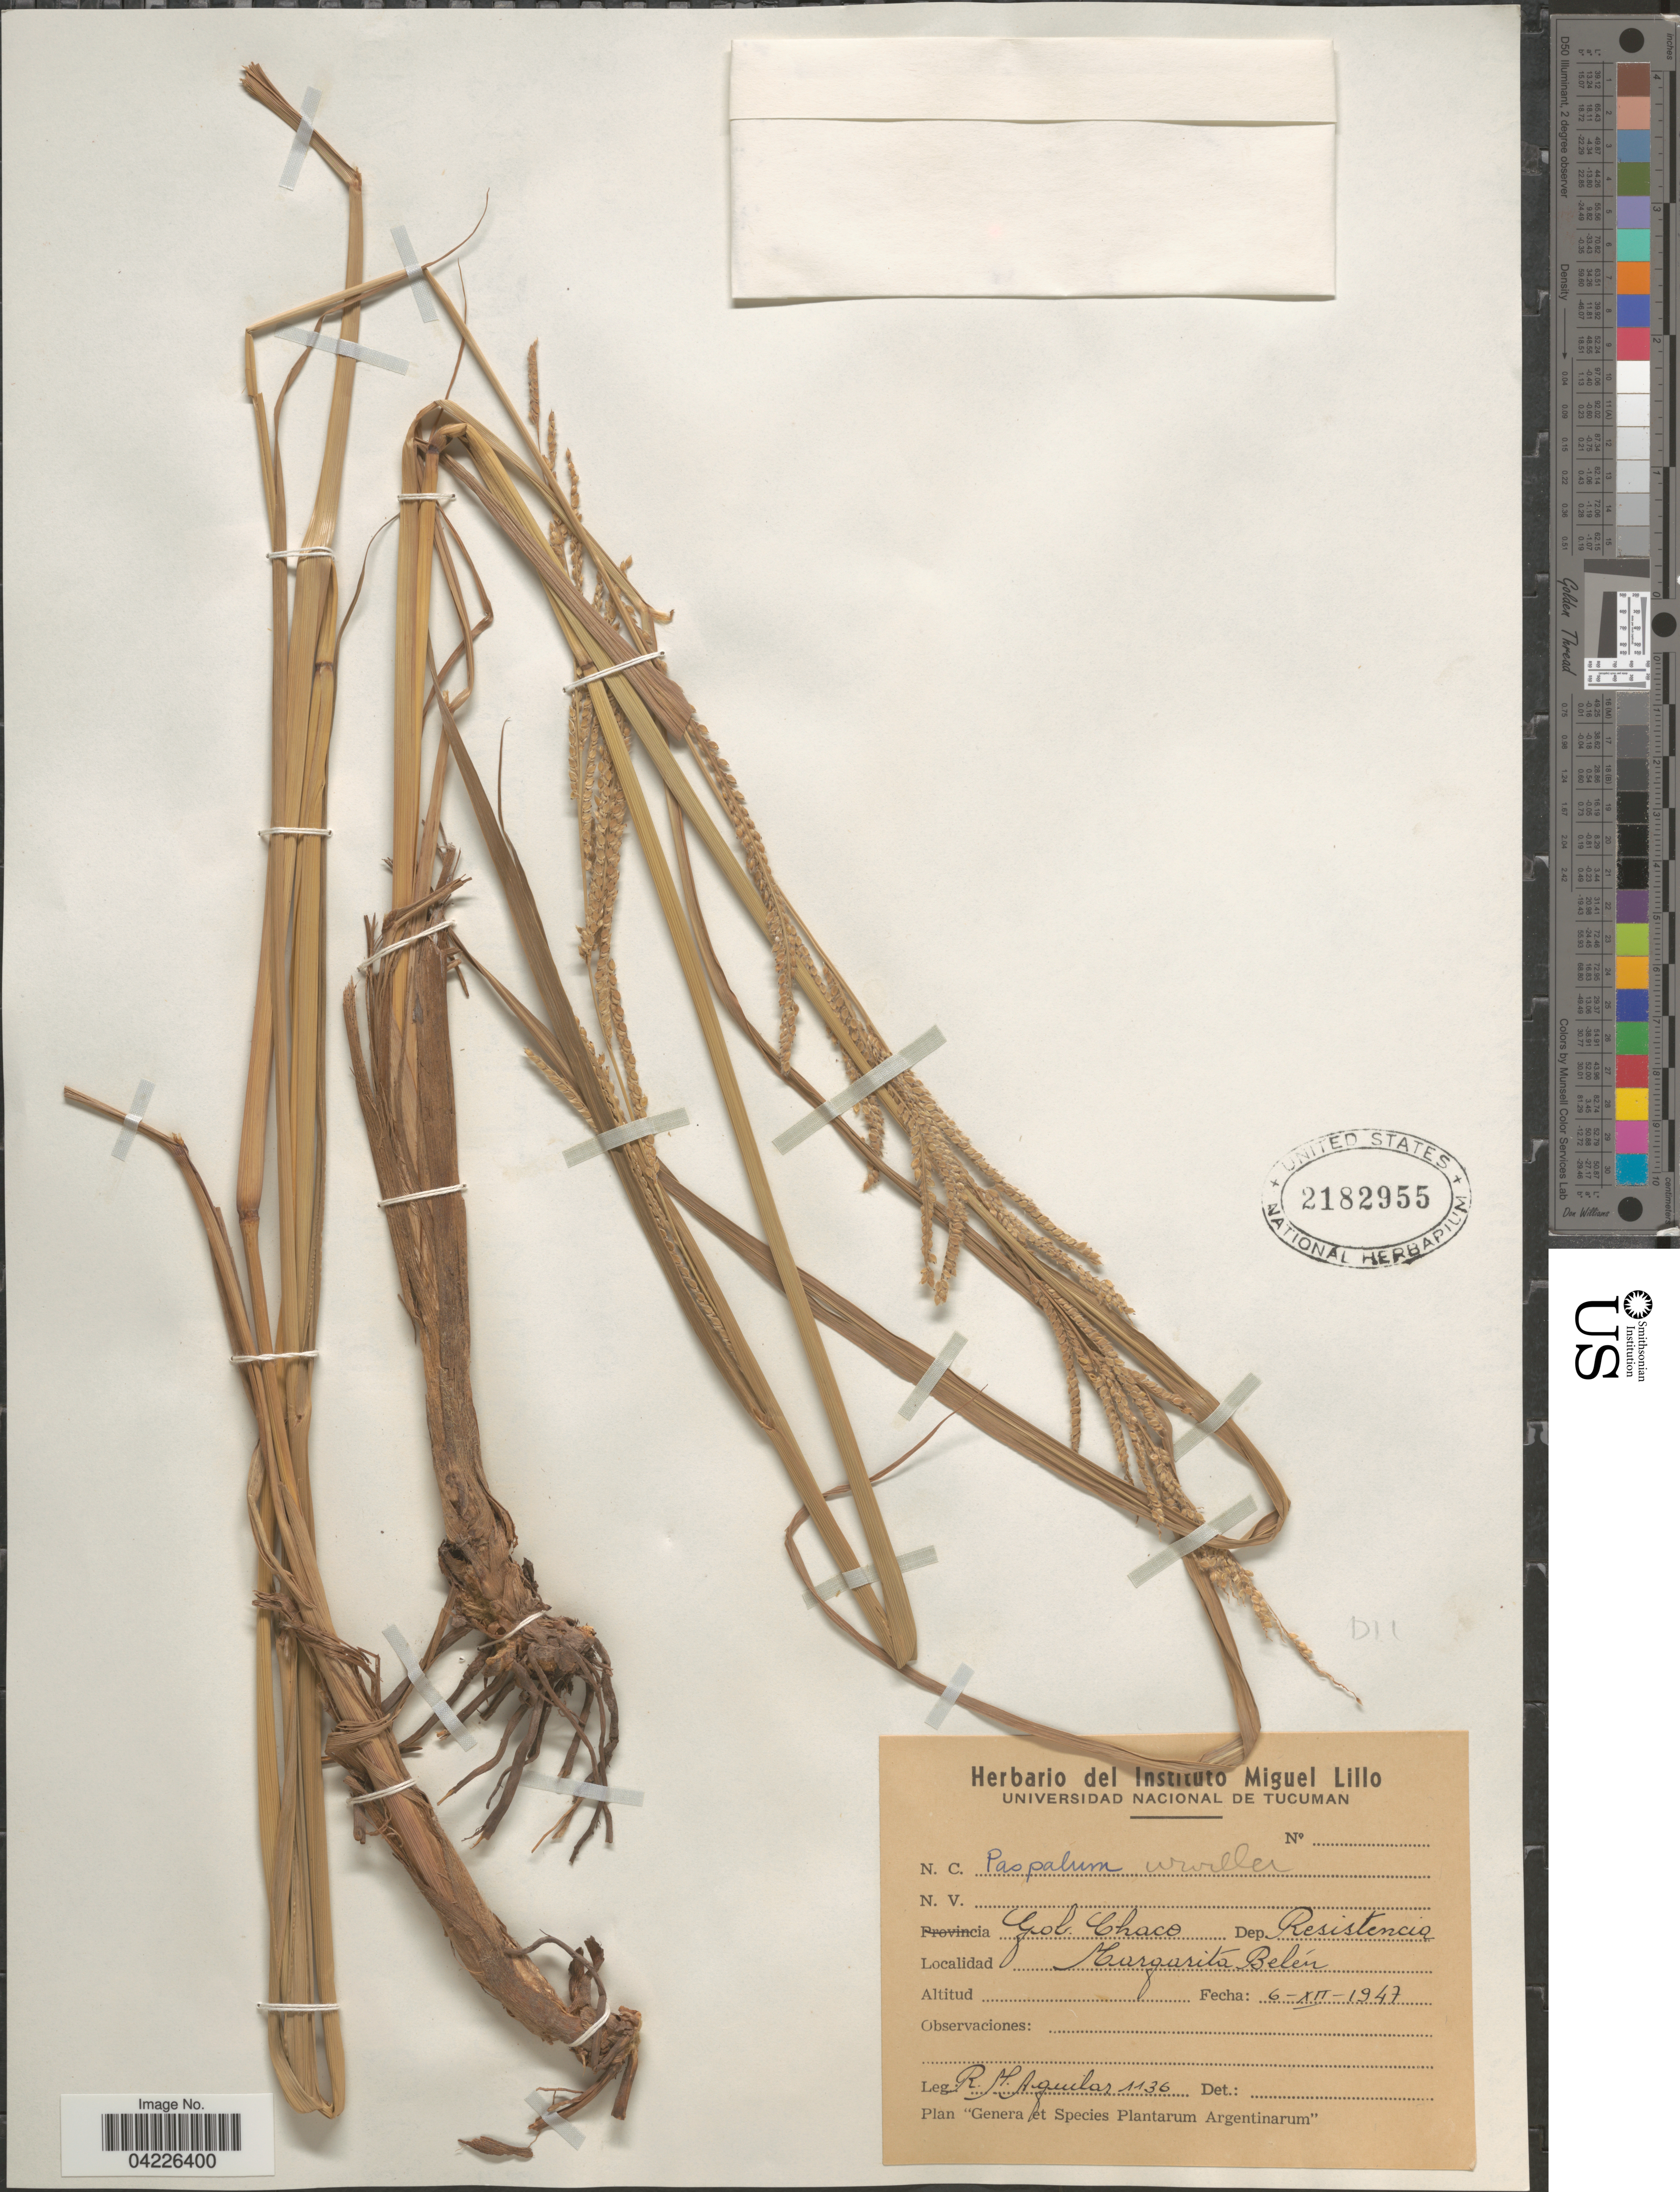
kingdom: Plantae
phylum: Tracheophyta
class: Liliopsida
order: Poales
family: Poaceae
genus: Paspalum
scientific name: Paspalum urvillei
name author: Steud.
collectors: R. Aguilar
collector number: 1136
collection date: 1947-12-06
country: Argentina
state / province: Chaco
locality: Gob. Chaco. Dep. Resistencia. Margarita Belén.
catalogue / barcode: US 2182955